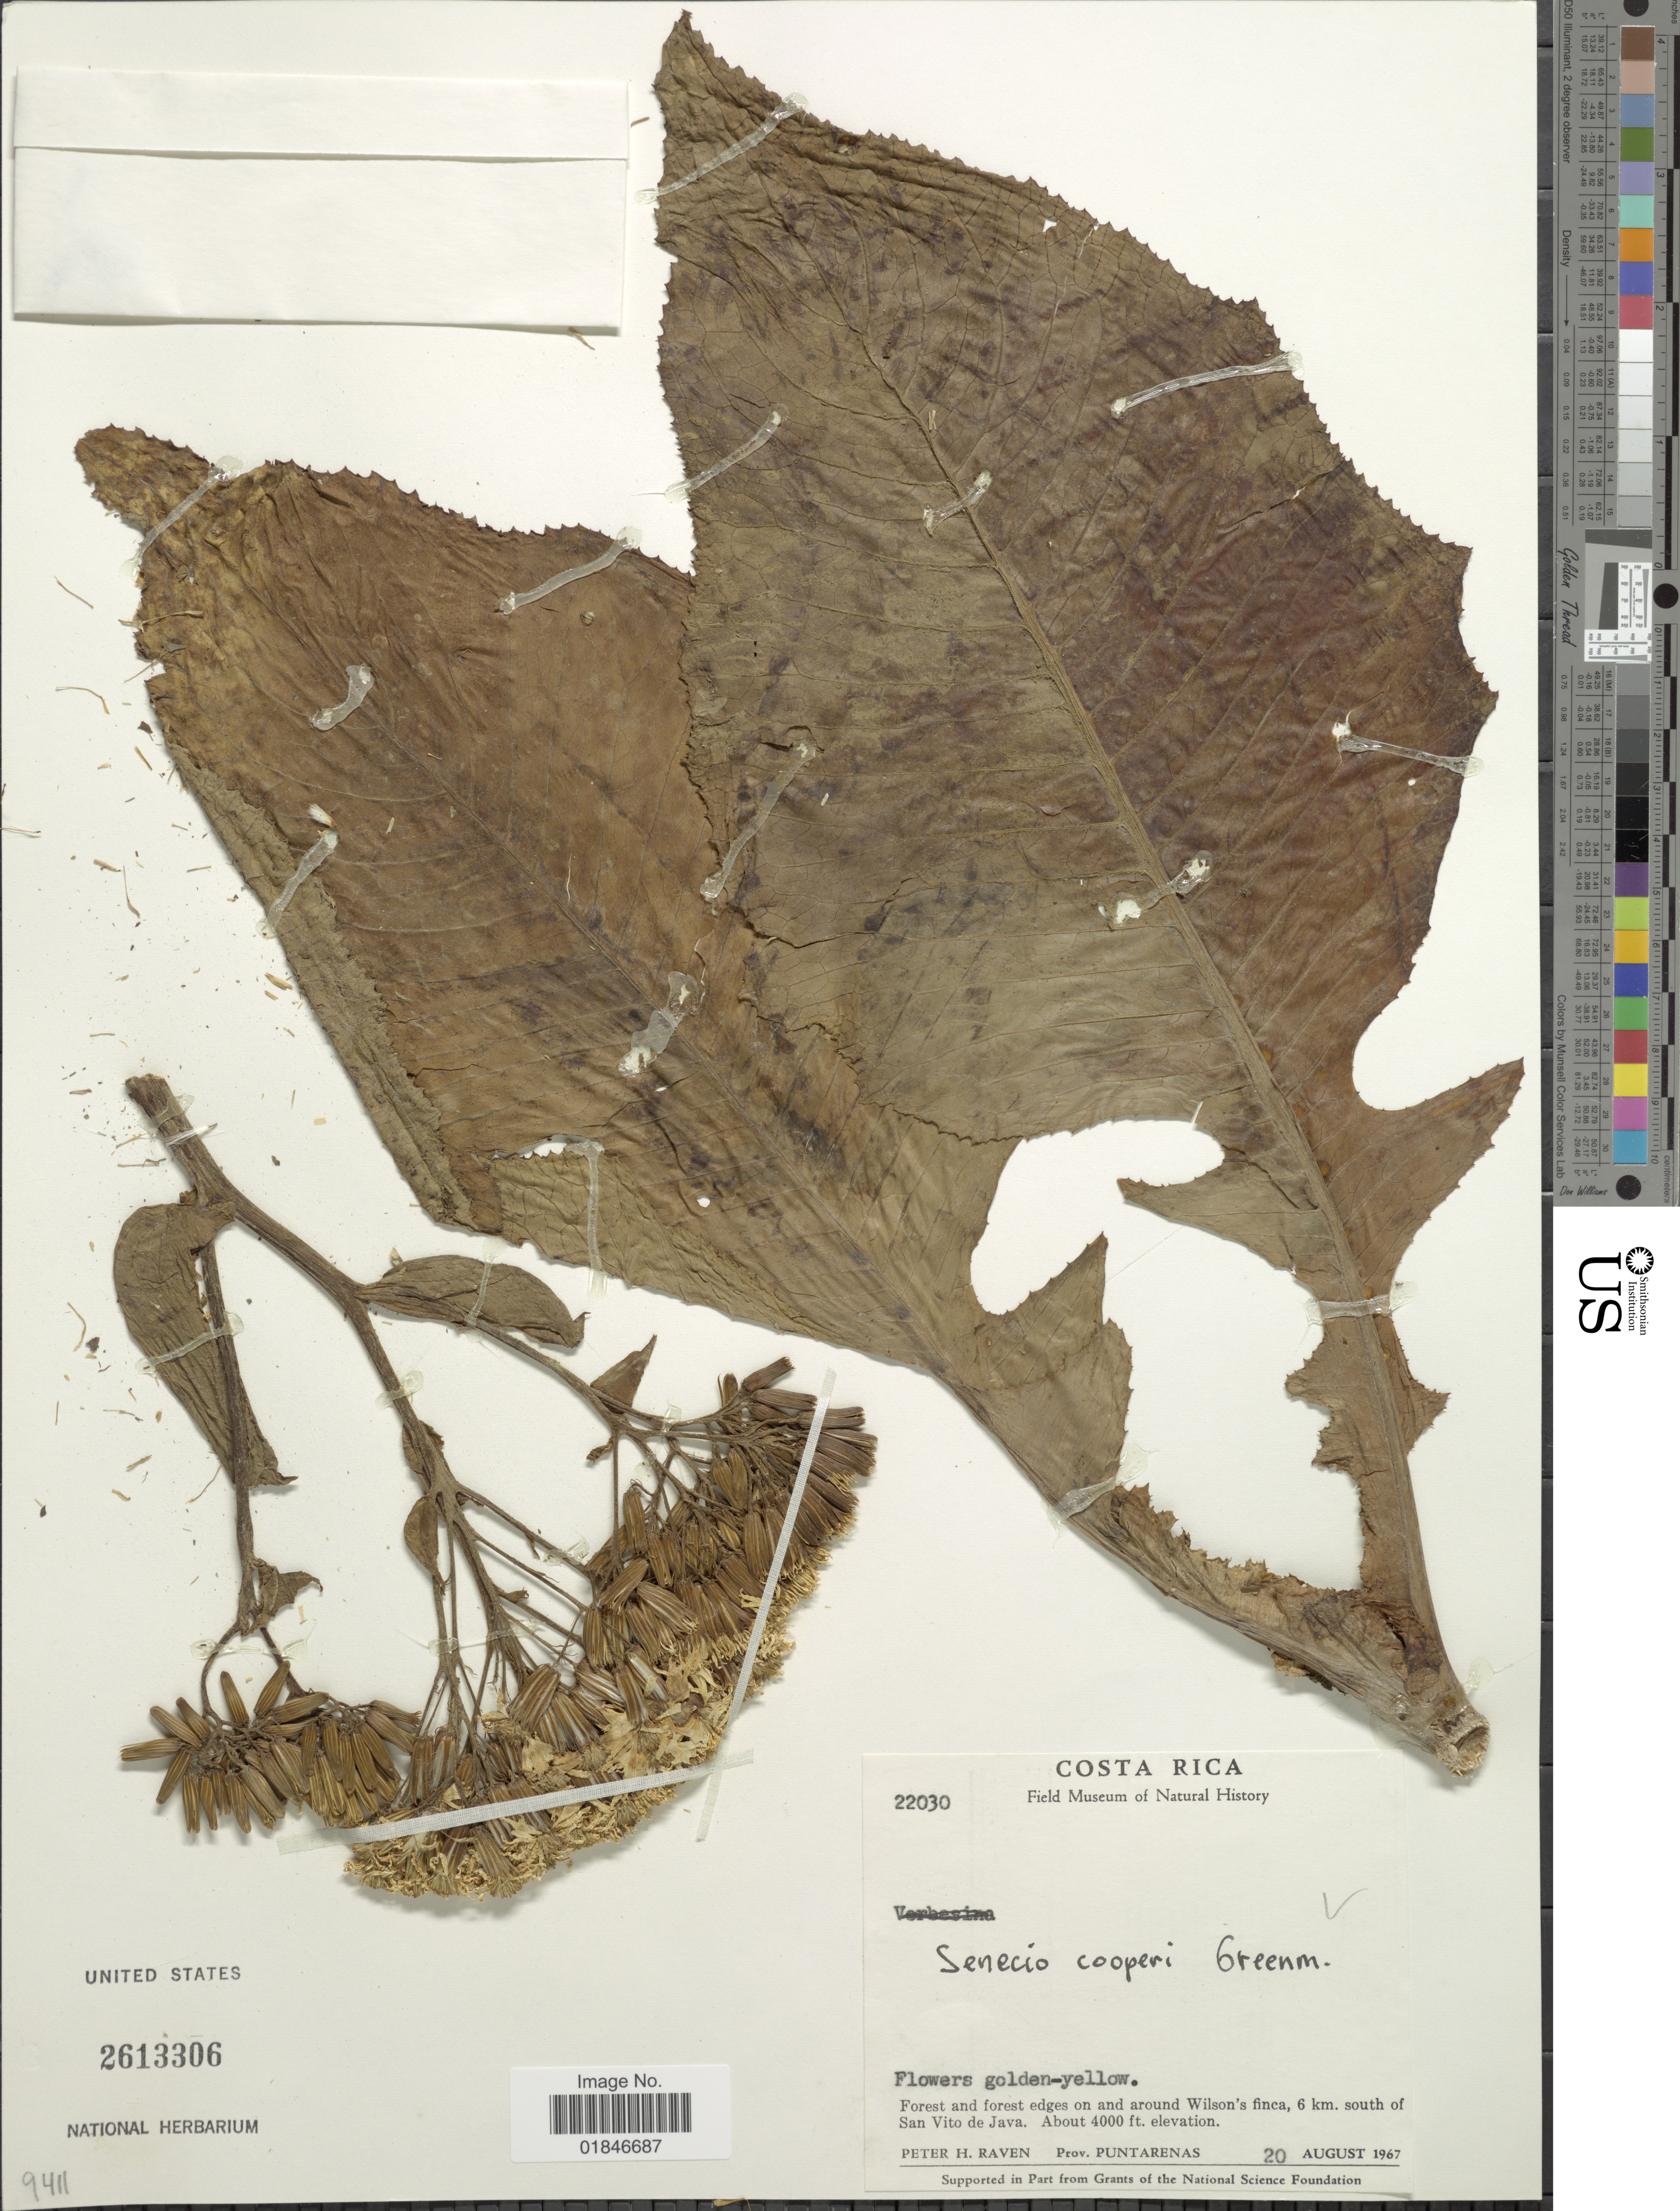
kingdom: Plantae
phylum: Tracheophyta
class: Magnoliopsida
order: Asterales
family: Asteraceae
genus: Jessea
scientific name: Jessea cooperi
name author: (Greenm.) H. Rob. & Cuatrec.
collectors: P. Raven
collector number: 22030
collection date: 1967-08-20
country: Costa Rica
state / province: Puntarenas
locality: Forest and forest edges and around Wilson's finca, 6 km. south of San Vito de Java.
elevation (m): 1219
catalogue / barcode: US 2613306